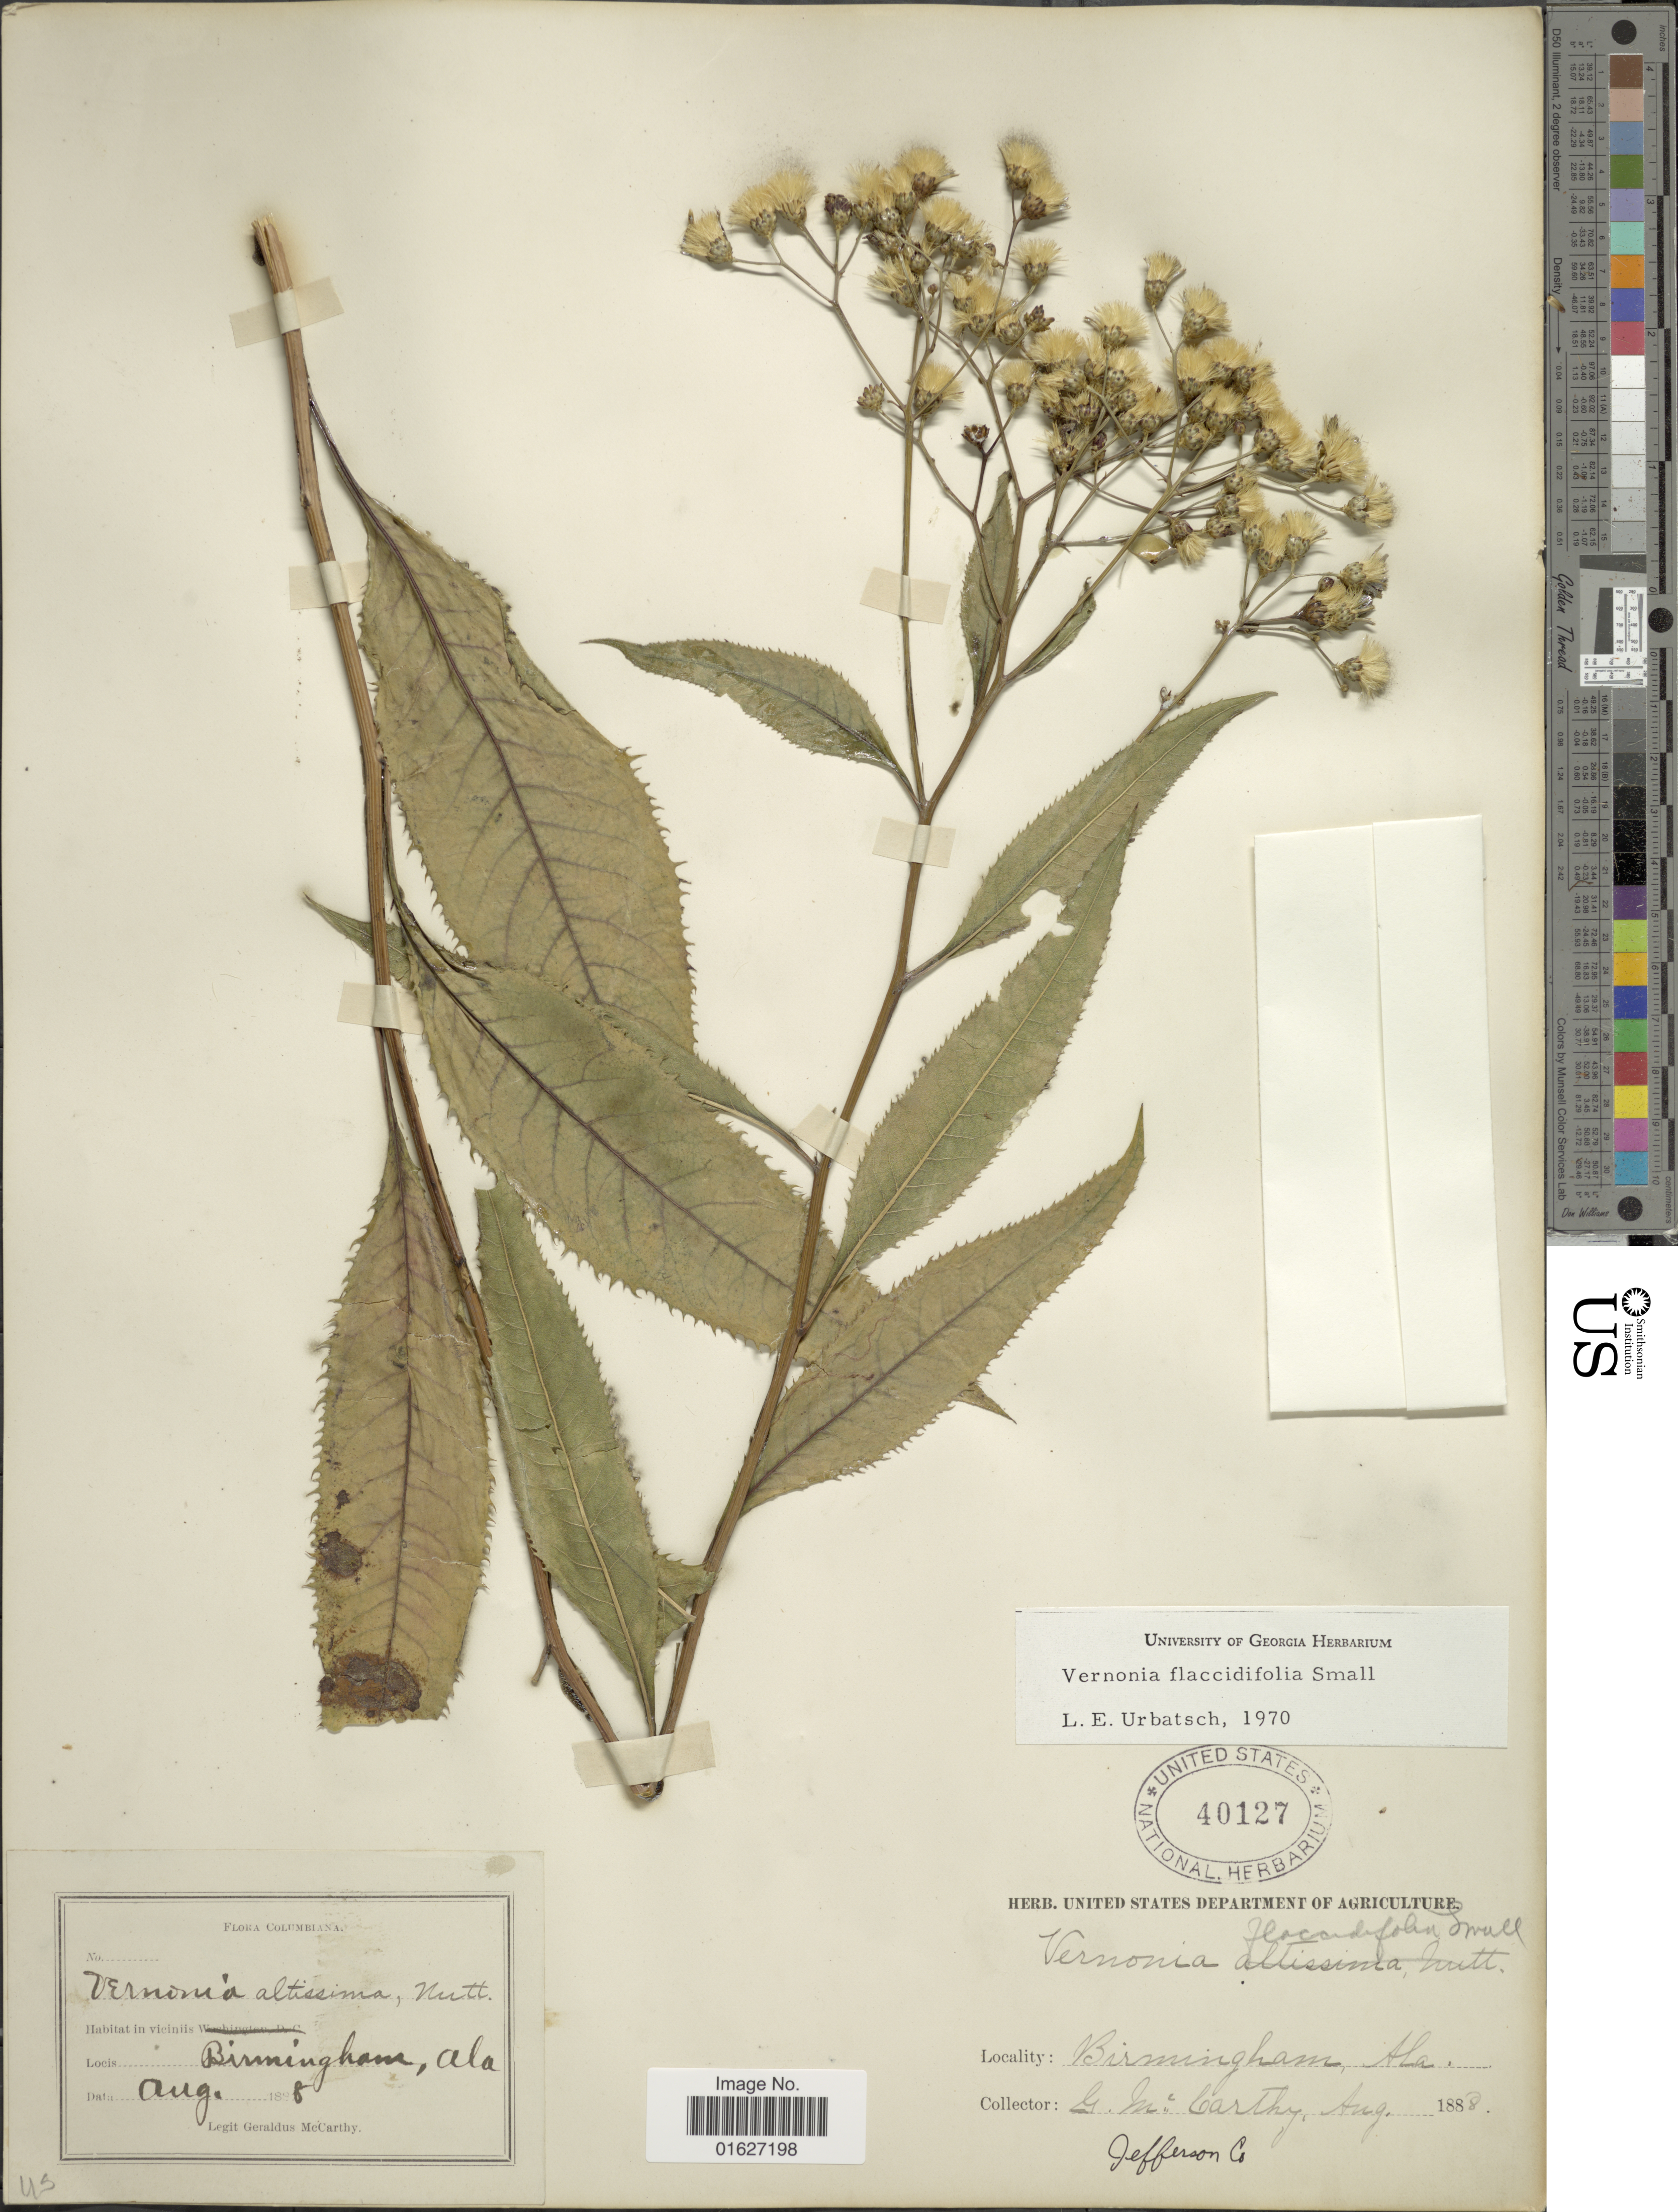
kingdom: Plantae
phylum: Tracheophyta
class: Magnoliopsida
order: Asterales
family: Asteraceae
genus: Vernonia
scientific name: Vernonia flaccidifolia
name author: Small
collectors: G. McCarthy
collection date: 1888-08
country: United States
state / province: Alabama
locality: Birningham, Jefferson Co.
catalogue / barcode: US 40127